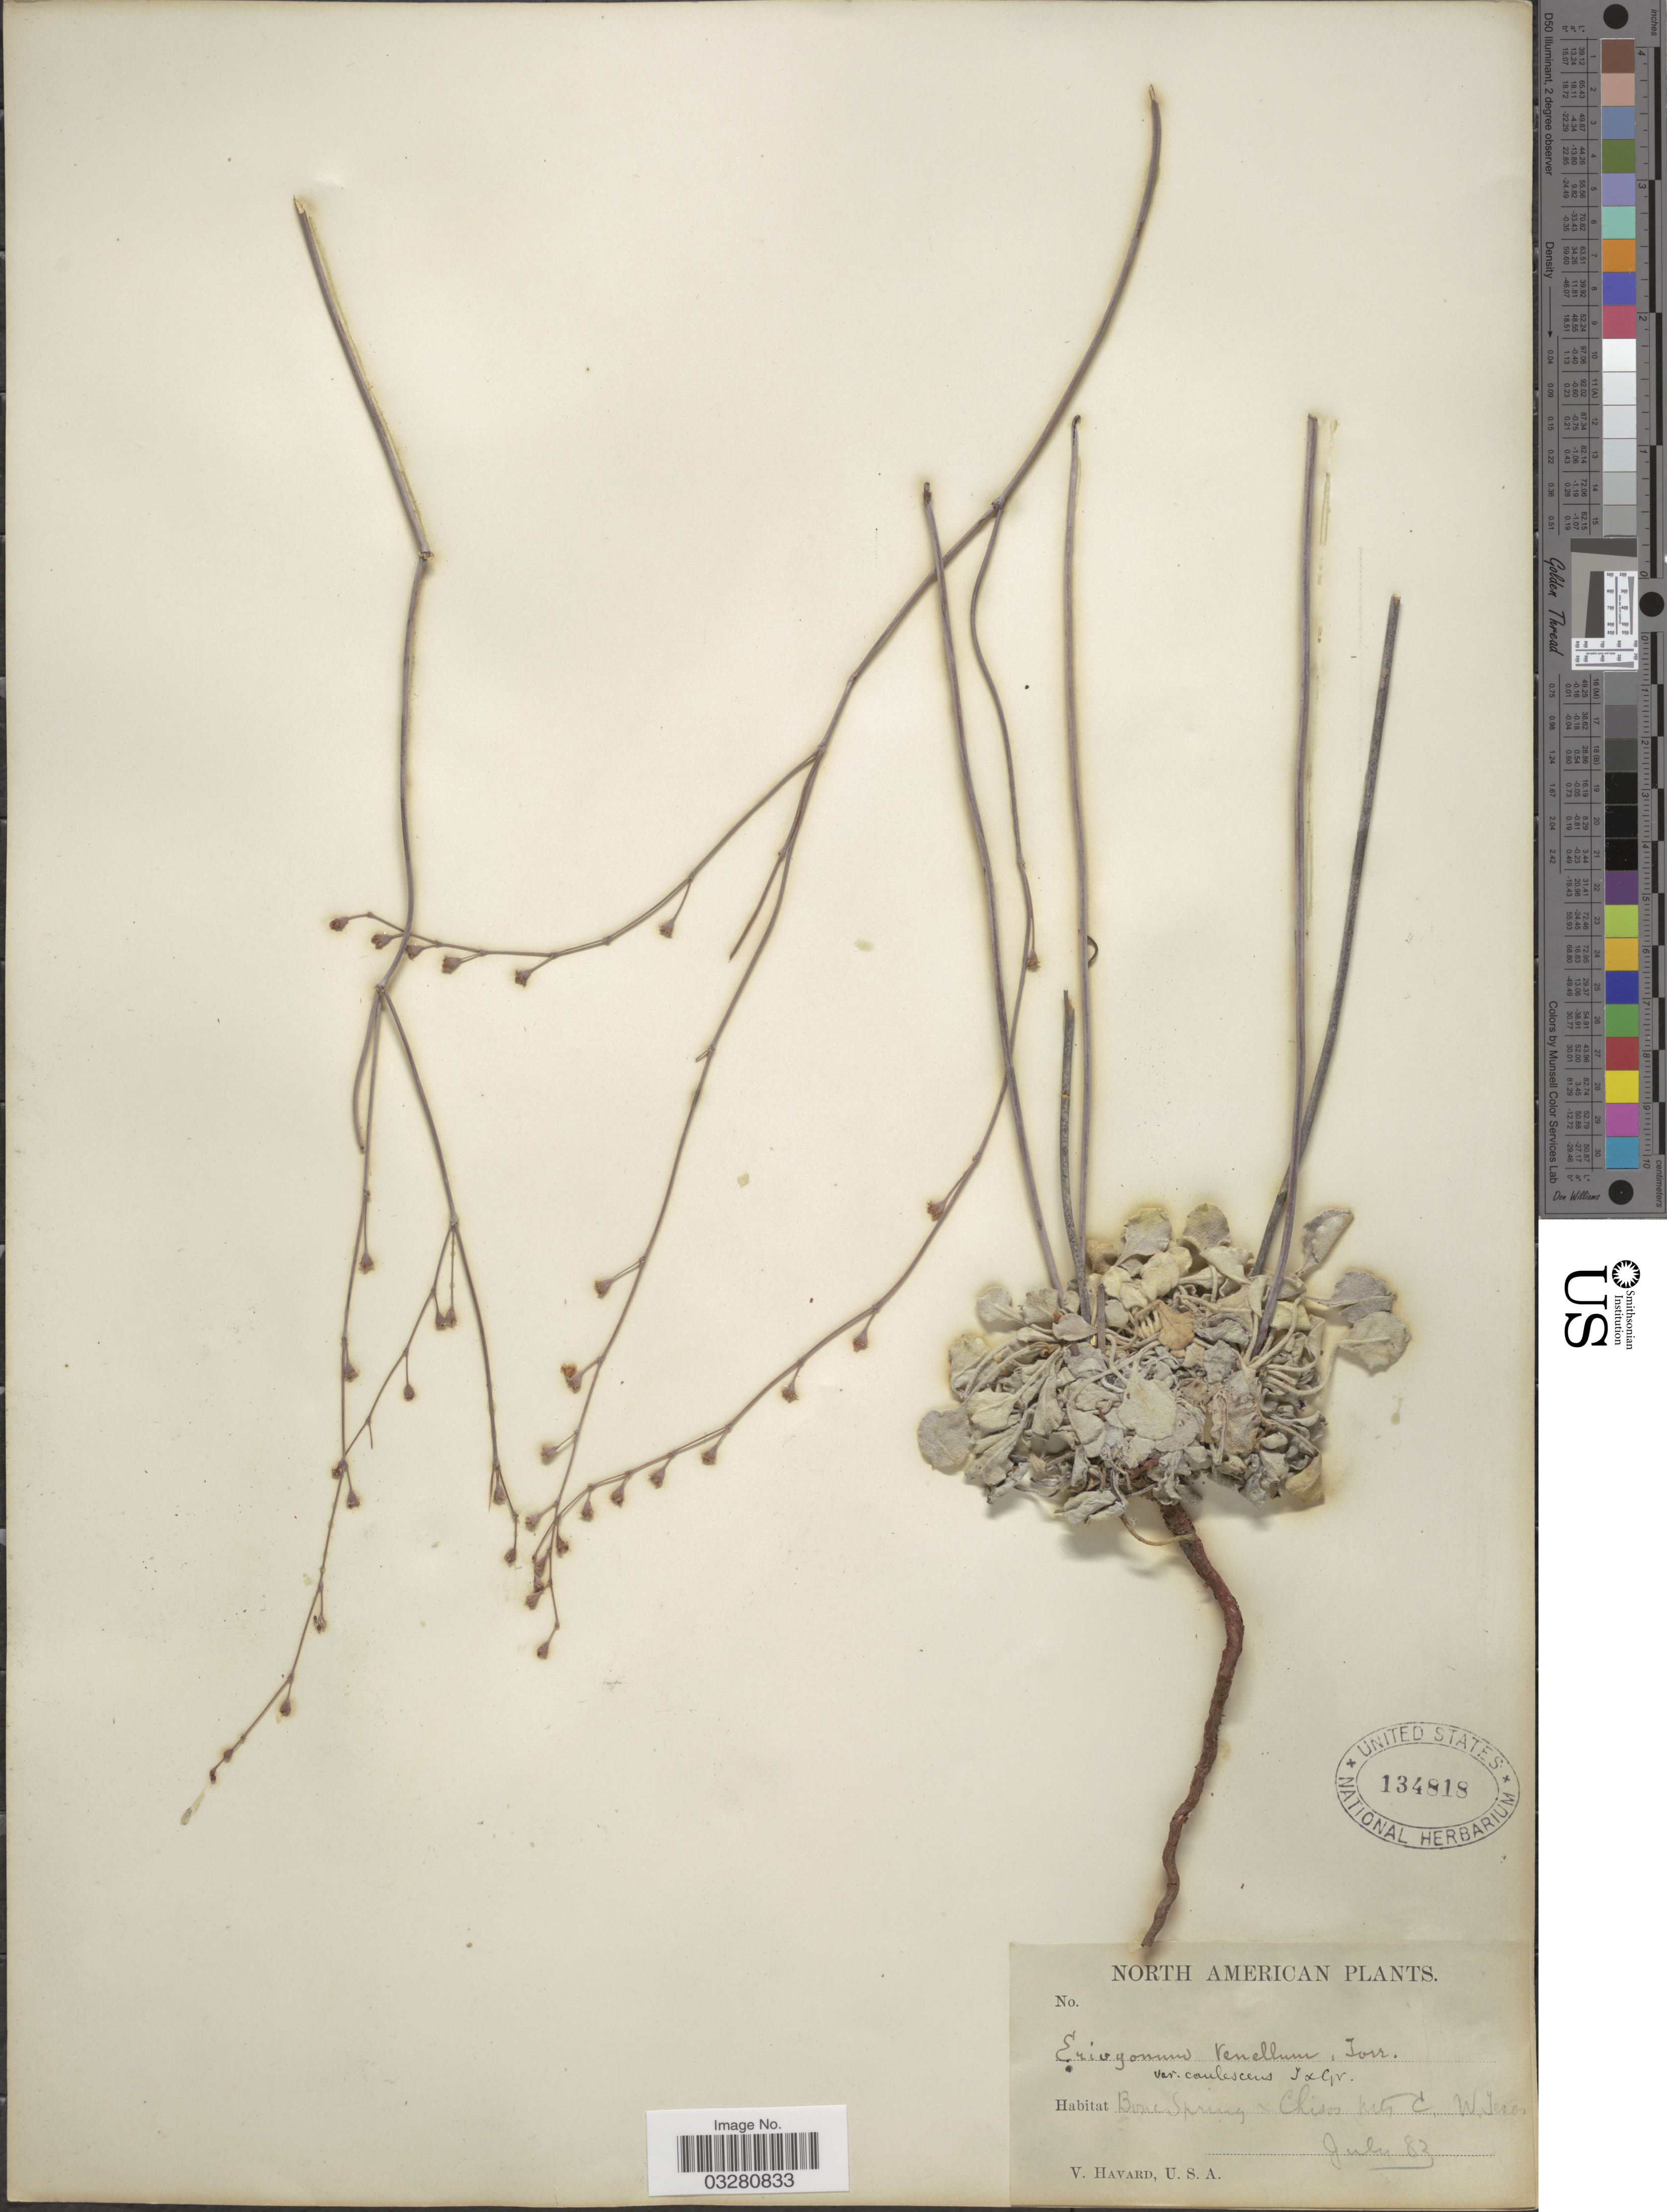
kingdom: Plantae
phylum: Tracheophyta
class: Magnoliopsida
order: Caryophyllales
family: Polygonaceae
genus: Eriogonum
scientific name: Eriogonum tenellum var. tenellum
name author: Torr.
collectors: V. Havard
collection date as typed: Transcribed d/m/y: /7/83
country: United States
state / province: Texas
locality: Bone Spring, Chisos Mts C. W. Texas.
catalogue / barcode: US 134818